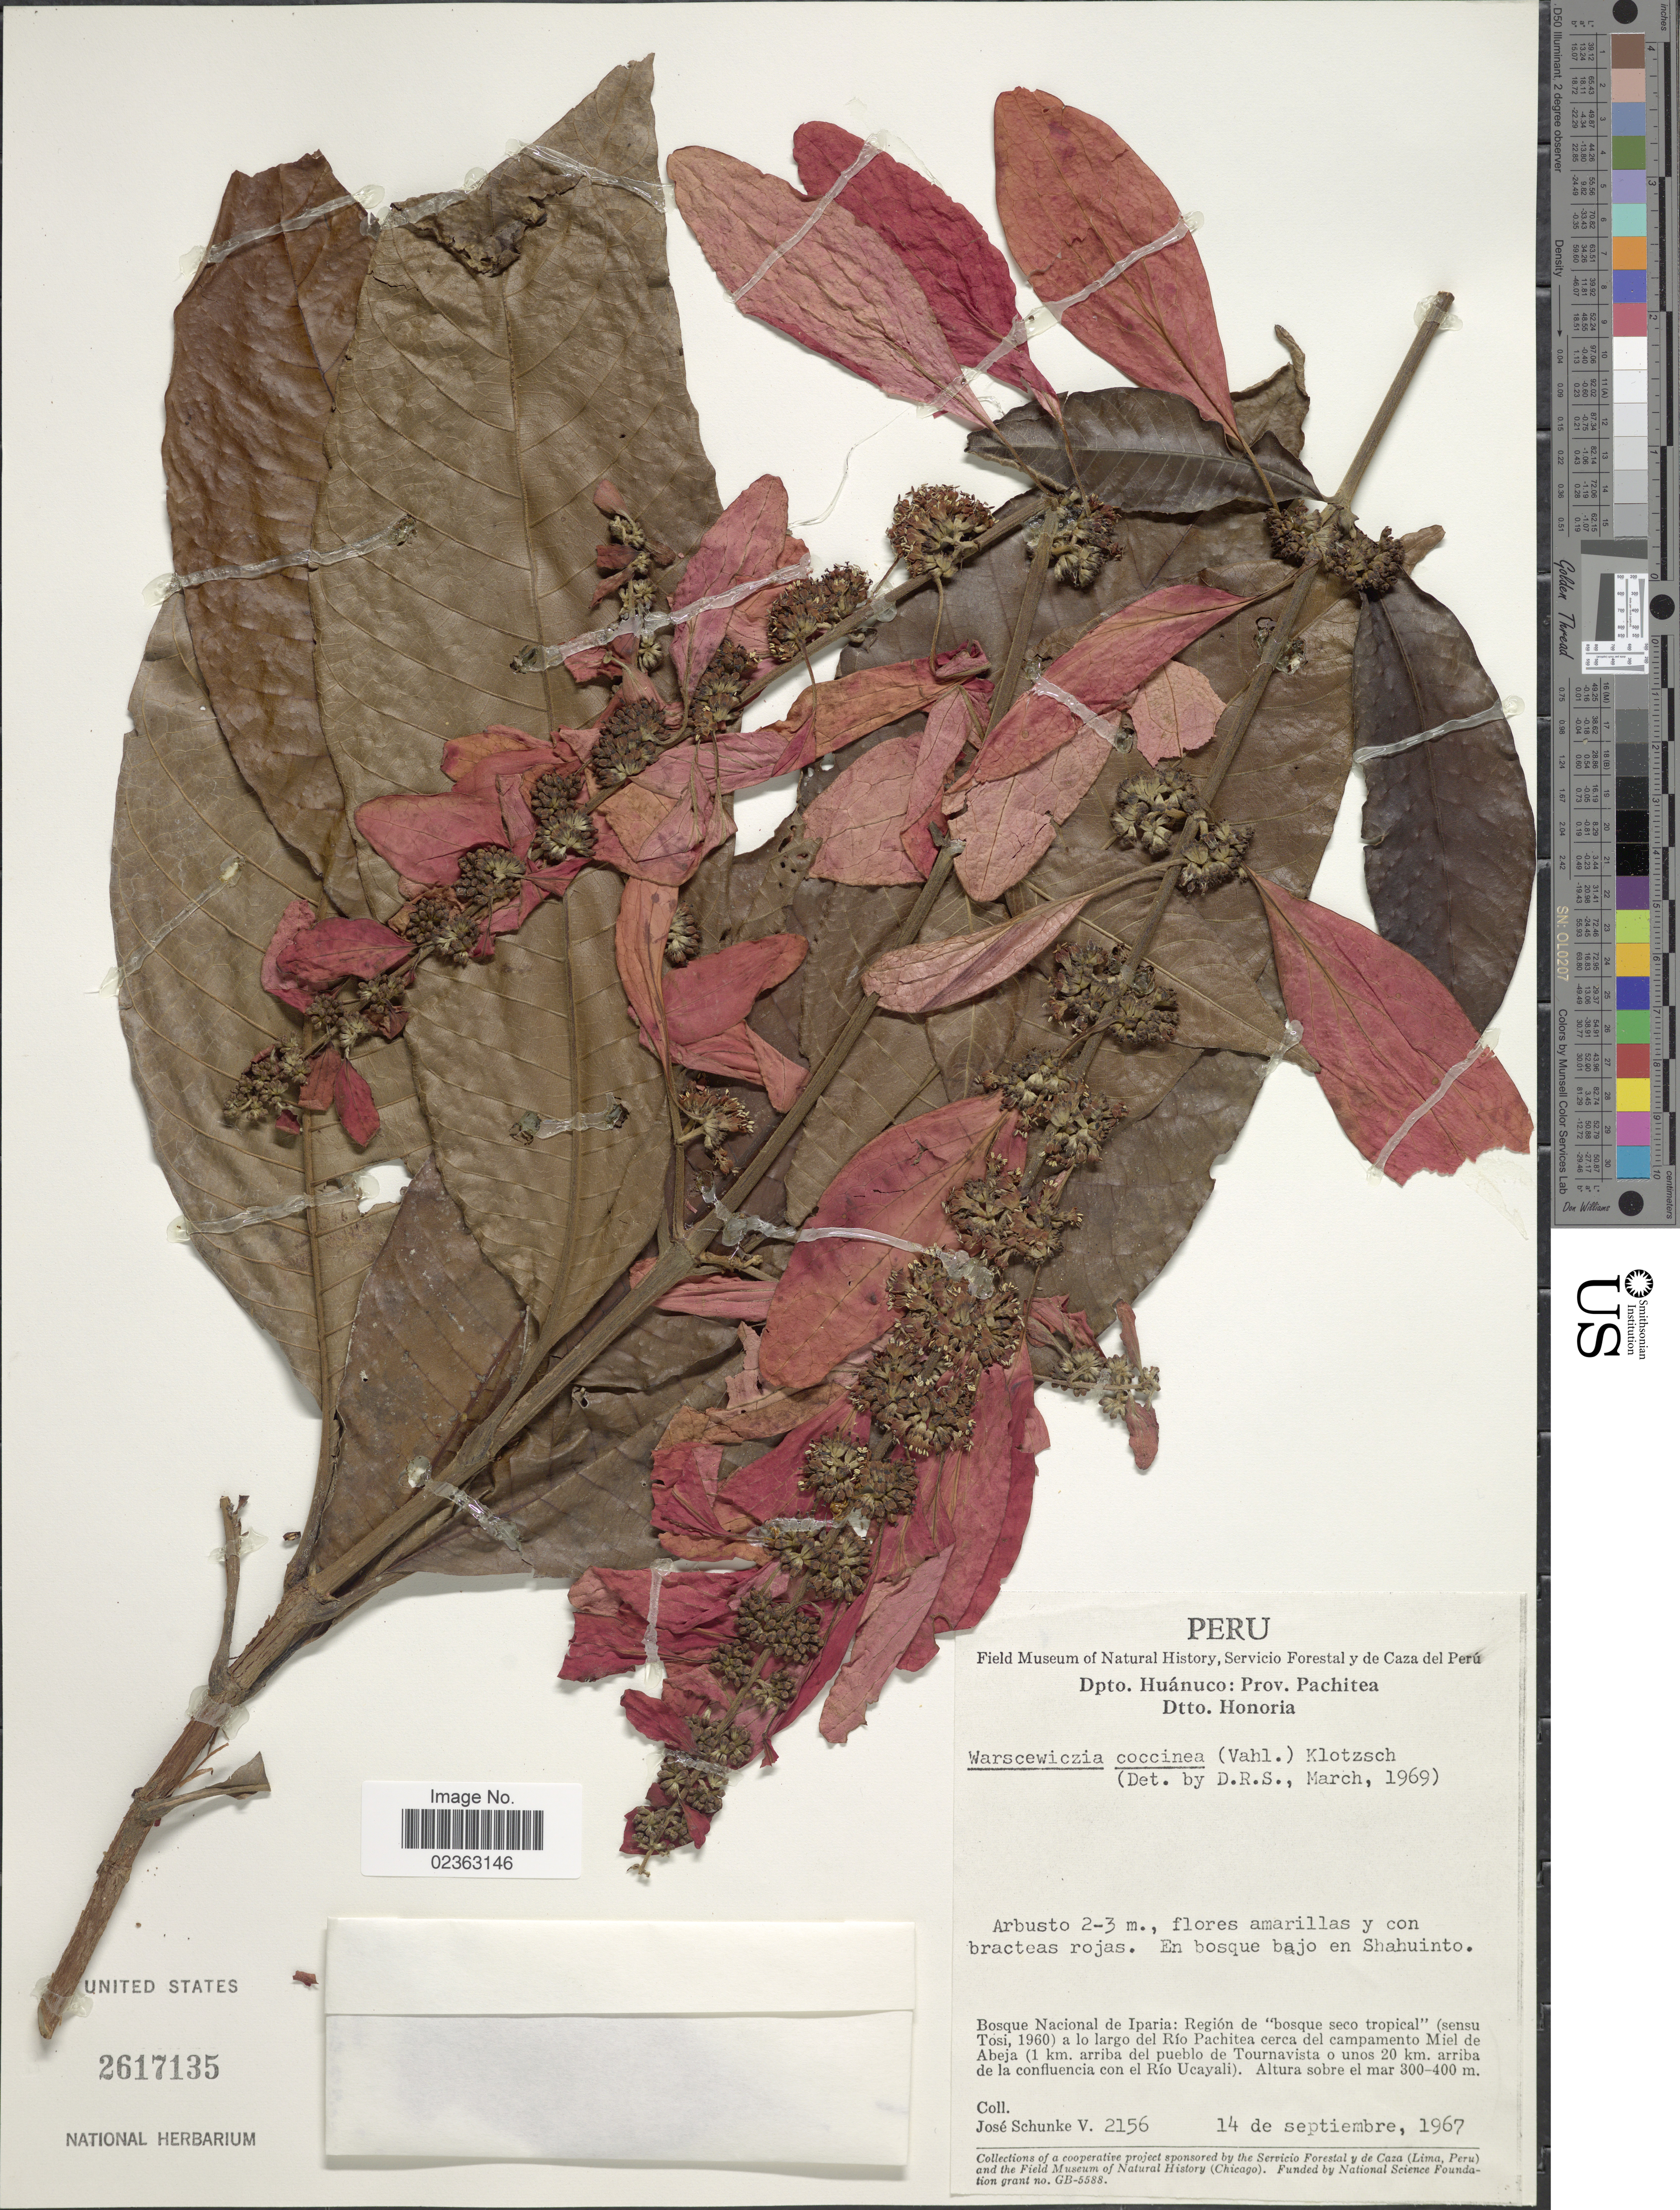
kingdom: Plantae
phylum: Tracheophyta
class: Magnoliopsida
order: Gentianales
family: Rubiaceae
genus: Warszewiczia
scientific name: Warszewiczia coccinea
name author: (Vahl) Klotzsch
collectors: J. Schunke Vigo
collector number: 2156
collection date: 1967-09-14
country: Peru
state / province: Huánuco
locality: Prov. Pachitea, Dtto. Honoria, en bosque bajo en Shahuinto, Bosque National de Iparia: Region de "bosque seco tropical" (sensu Tosi, 1960) a lo largo del Rio Pachitea cerca del campamento Miel de Abeja (1 km. arriba del pueblo de Tournavista o unos 20 km. arriba de la confluencia con el Rio Ucayali)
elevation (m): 300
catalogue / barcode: US 2617135